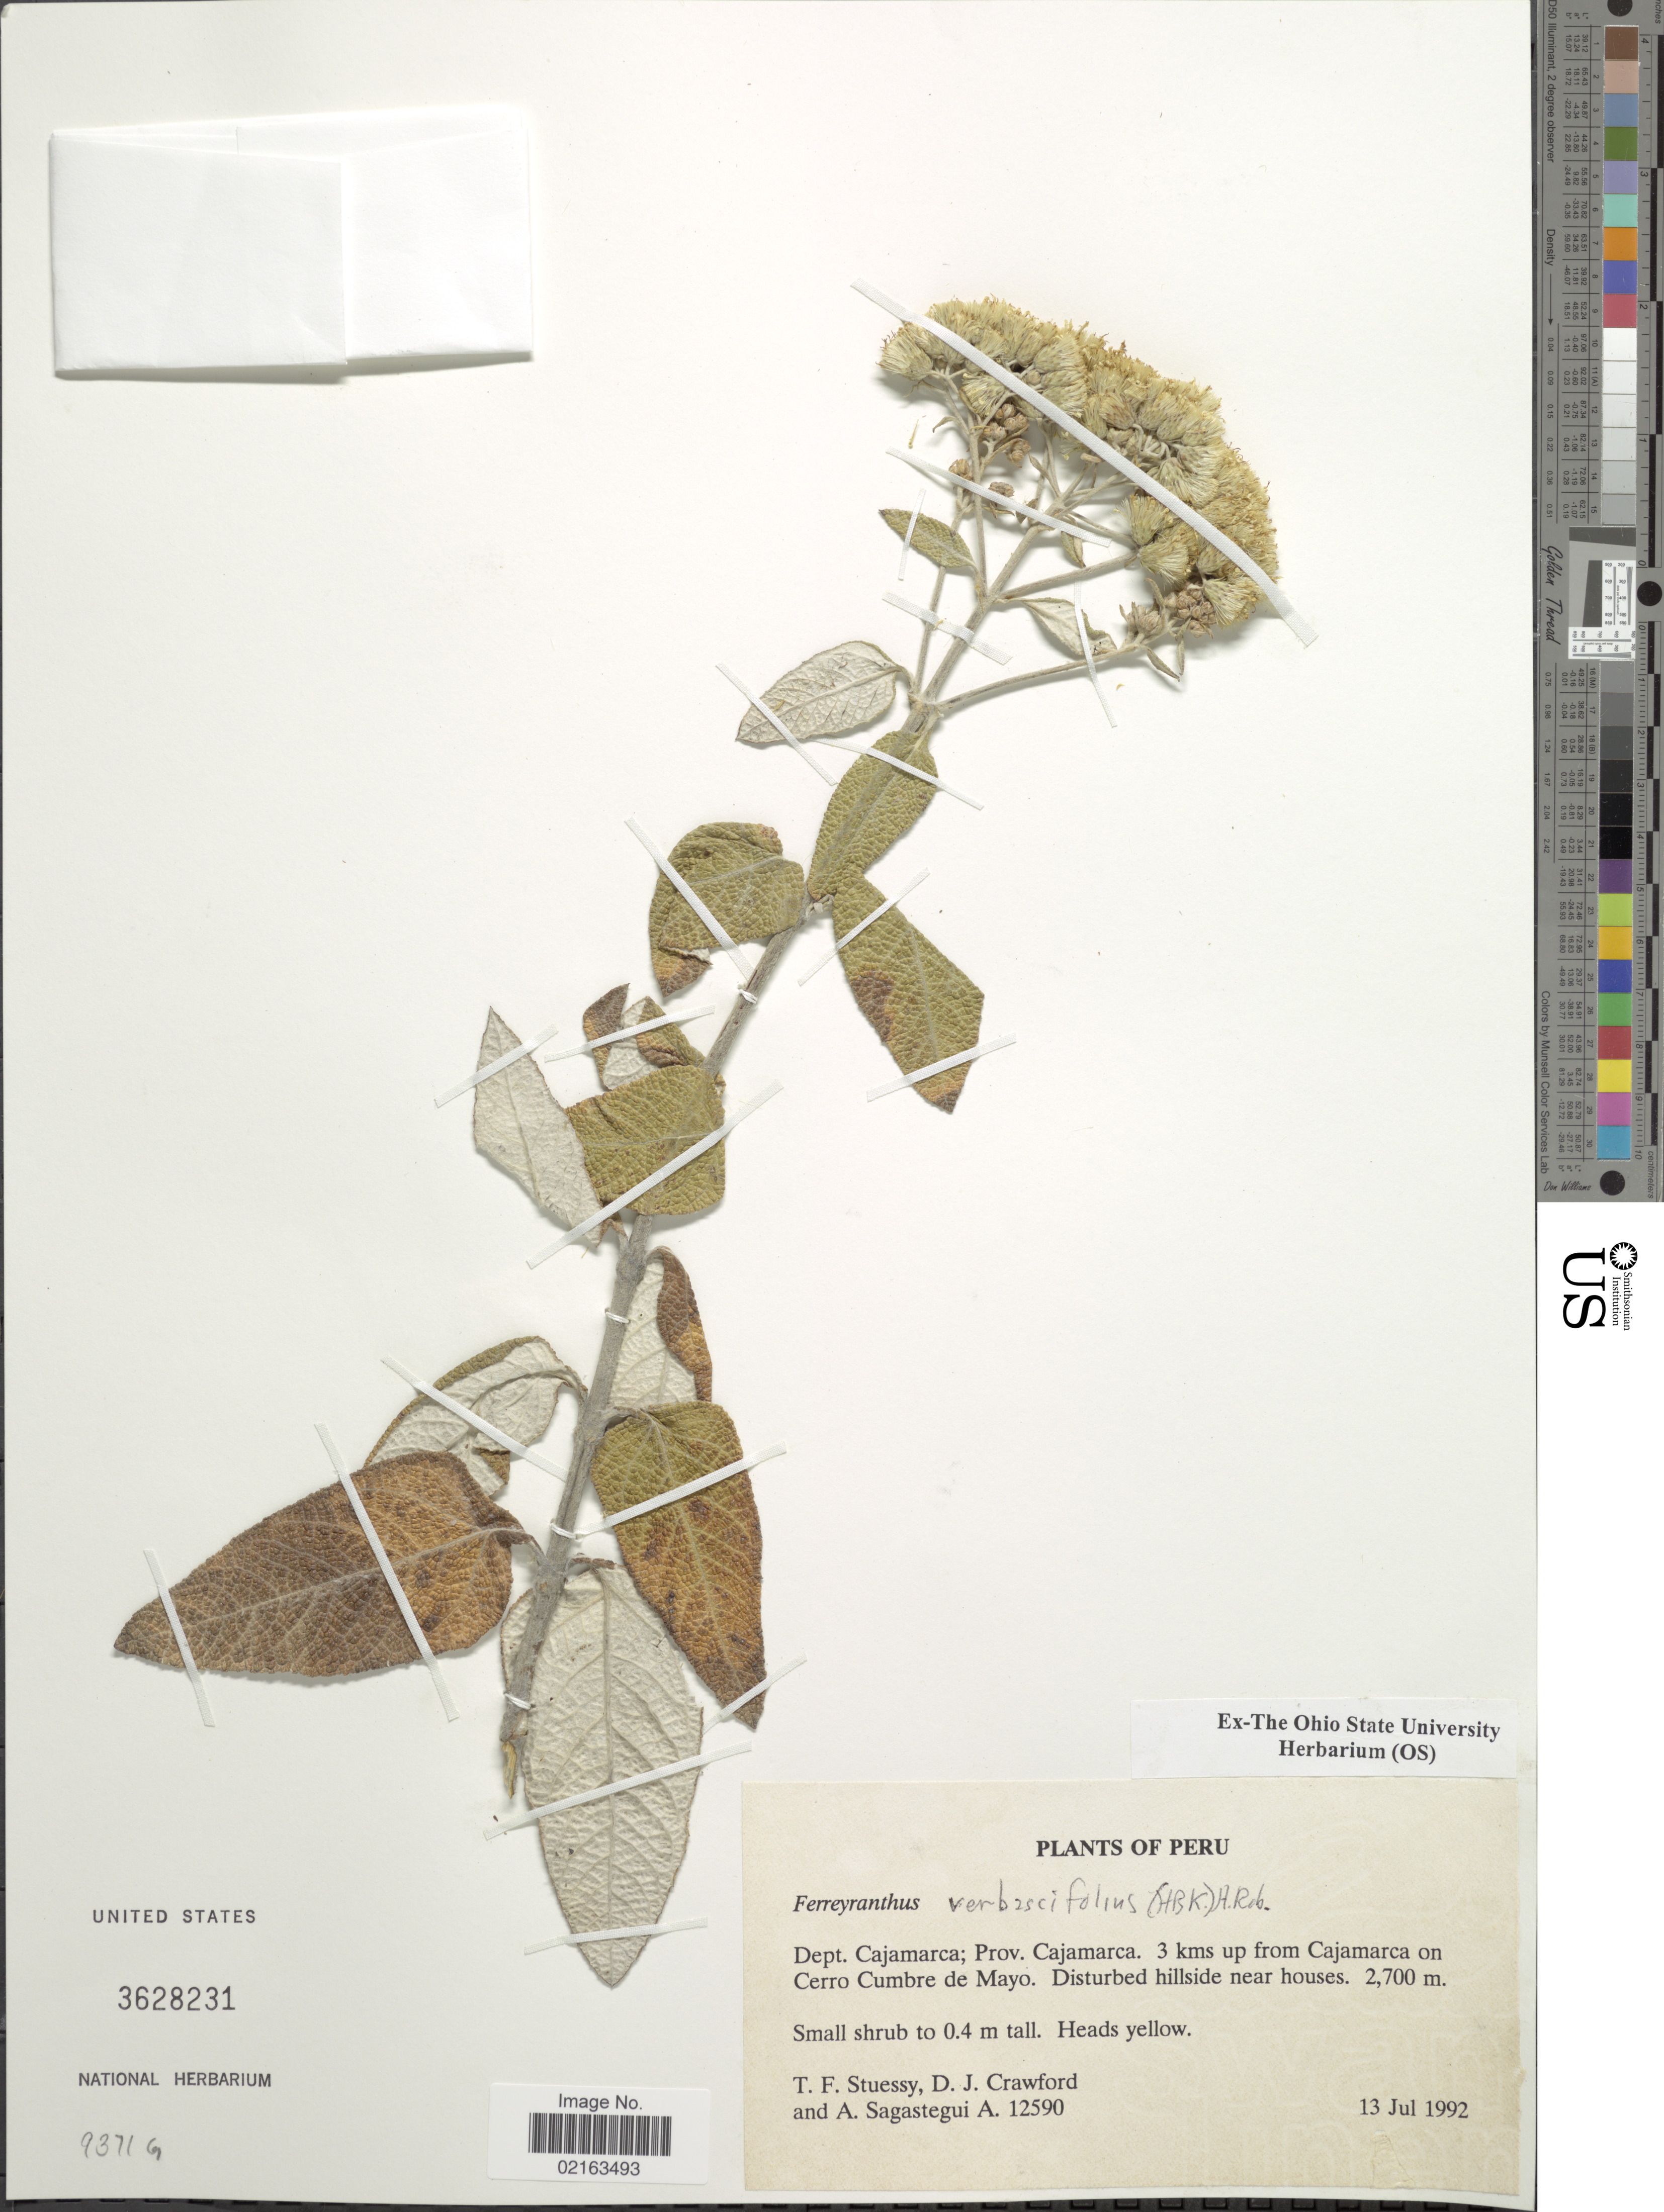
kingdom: Plantae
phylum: Tracheophyta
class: Magnoliopsida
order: Asterales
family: Asteraceae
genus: Ferreyranthus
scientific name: Ferreyranthus verbascifolius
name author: (Kunth) H. Rob. & Brettell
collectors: T. Stuessy, D. Crawford & A. Sagástegui A.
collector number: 12590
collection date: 1992-07-13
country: Peru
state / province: Cajamarca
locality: Dept. Cajamarca; Prov. Cajamarca. 3 kms up from Cajamarca on Cerro Cumbre de Mayo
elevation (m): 2700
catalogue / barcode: US 3628231